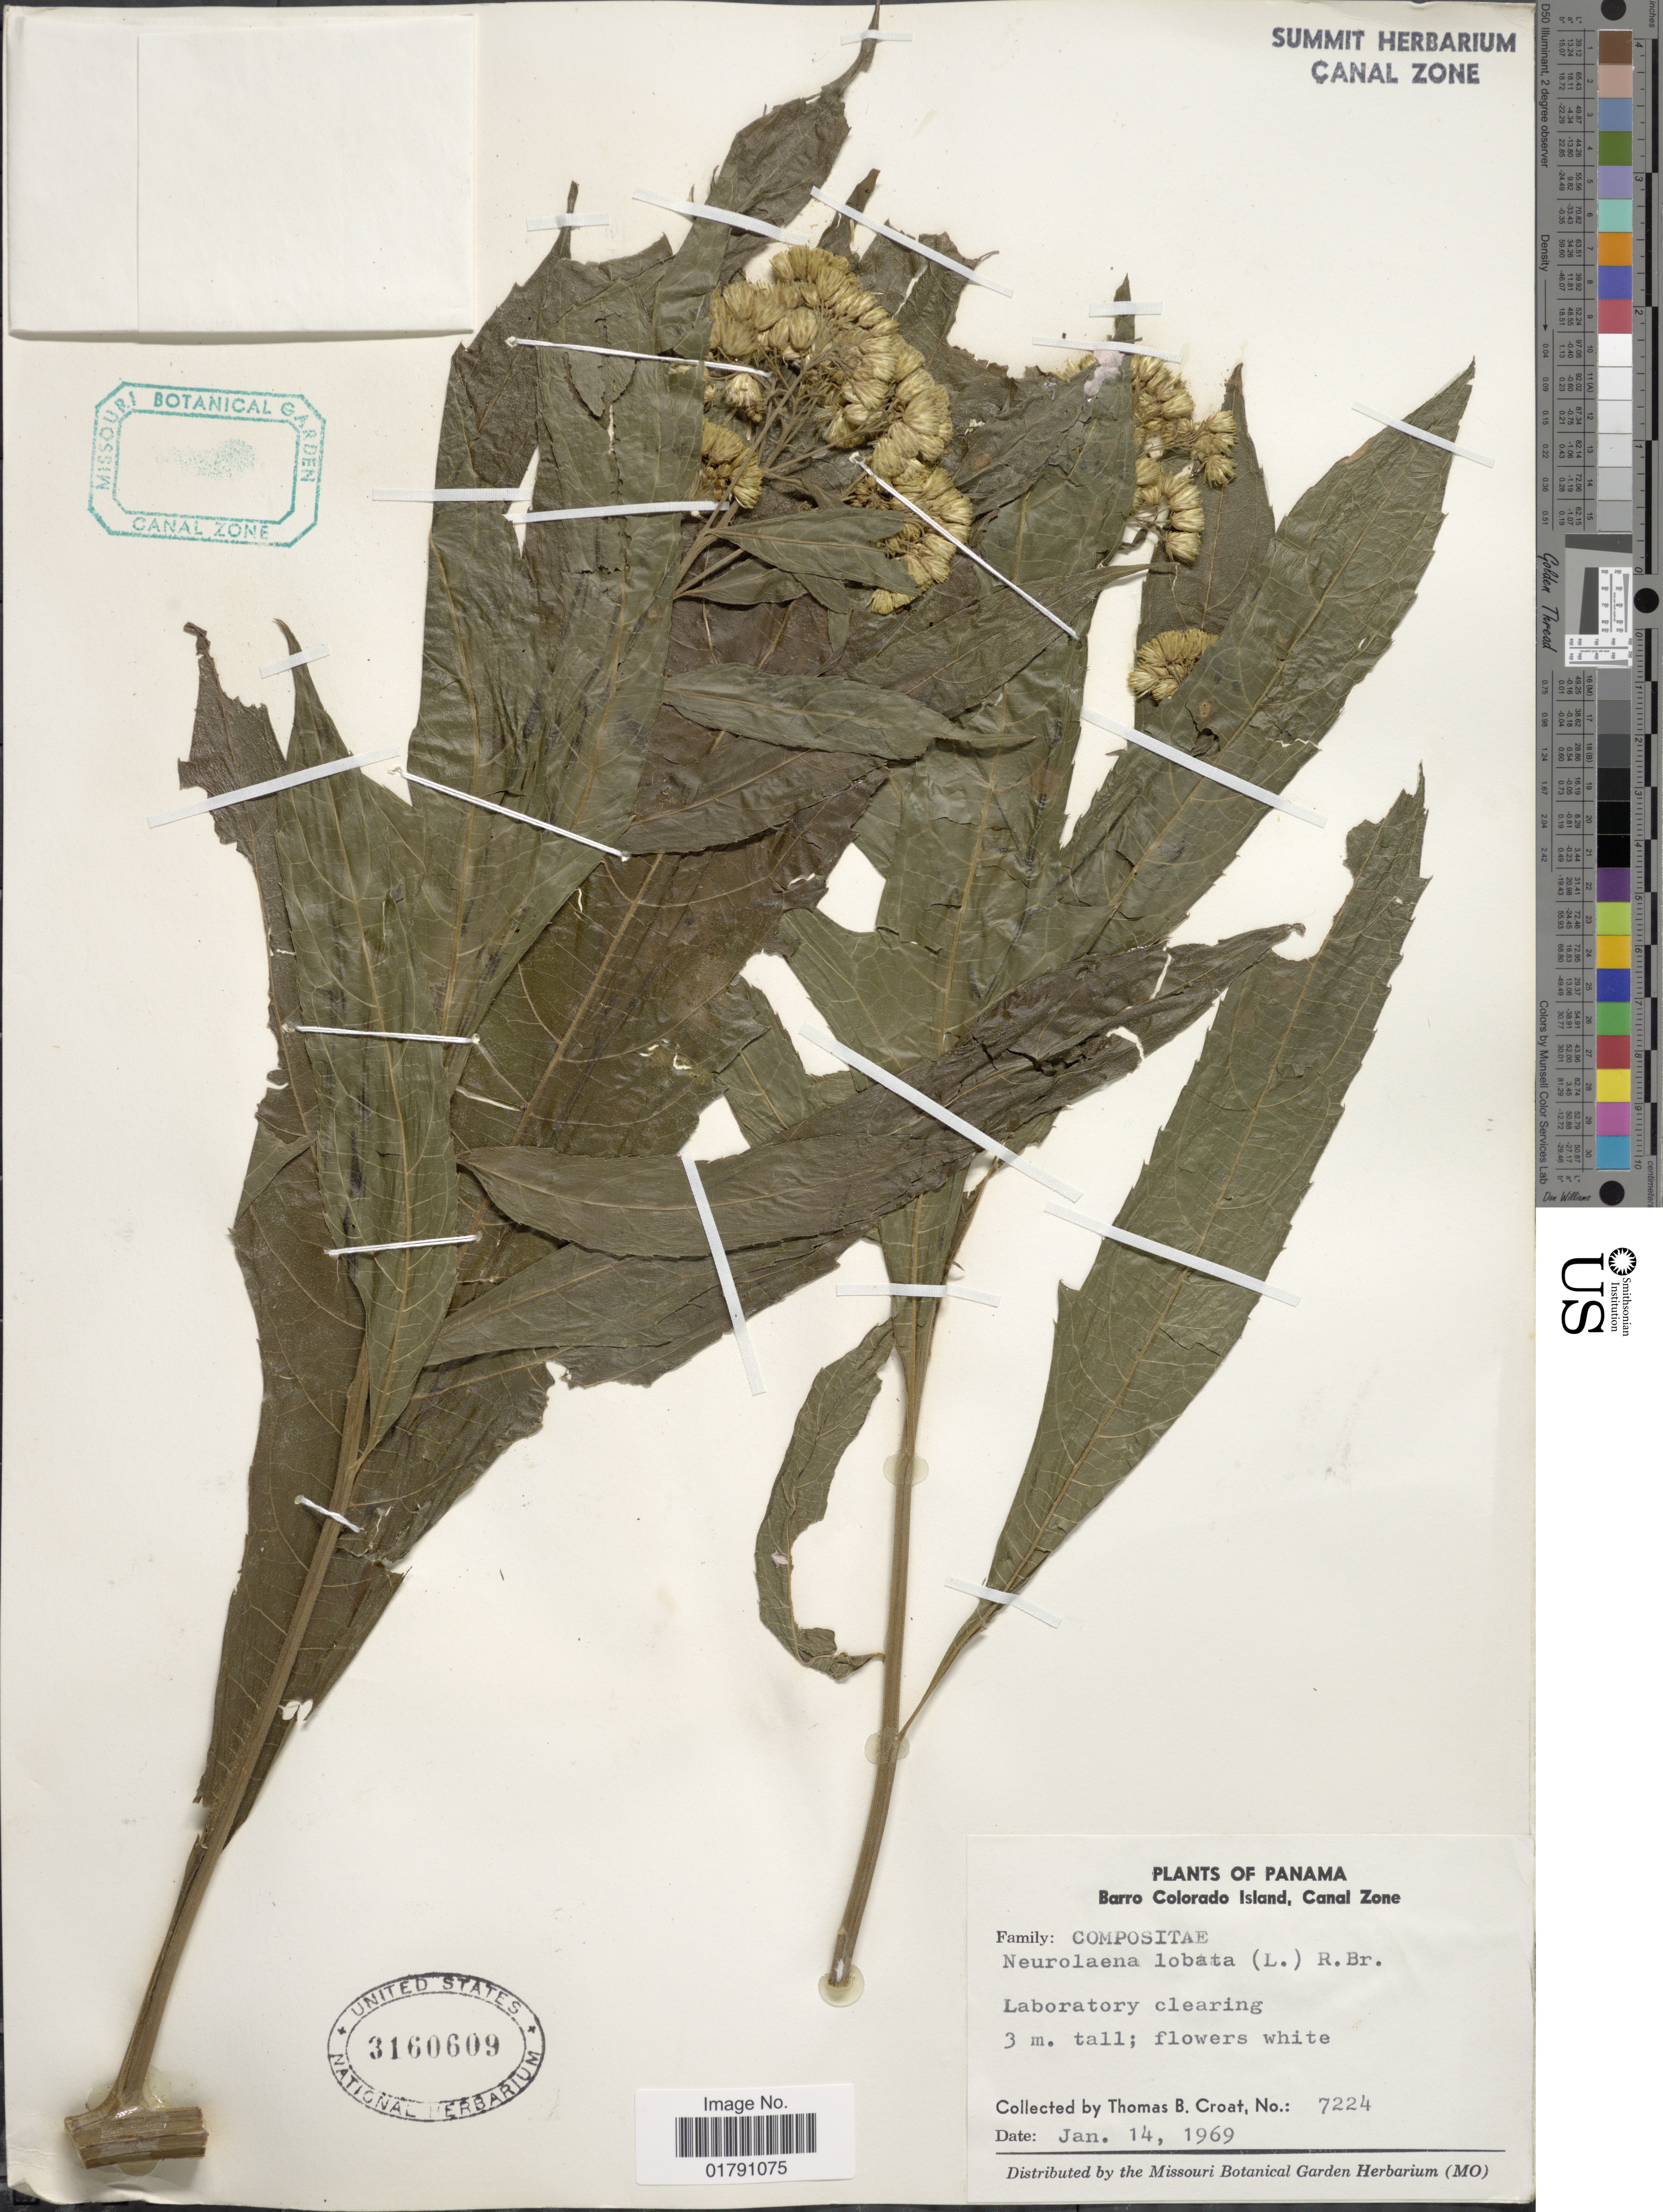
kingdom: Plantae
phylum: Tracheophyta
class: Magnoliopsida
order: Asterales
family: Asteraceae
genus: Neurolaena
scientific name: Neurolaena lobata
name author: (L.) R. Br. ex Cass.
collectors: T. B. Croat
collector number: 7224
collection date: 1969-01-14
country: Panama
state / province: Panamá Oeste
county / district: Canal Zone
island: Barro Colorado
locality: Barro Colorado Island, Canal Zone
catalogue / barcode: US 3160609